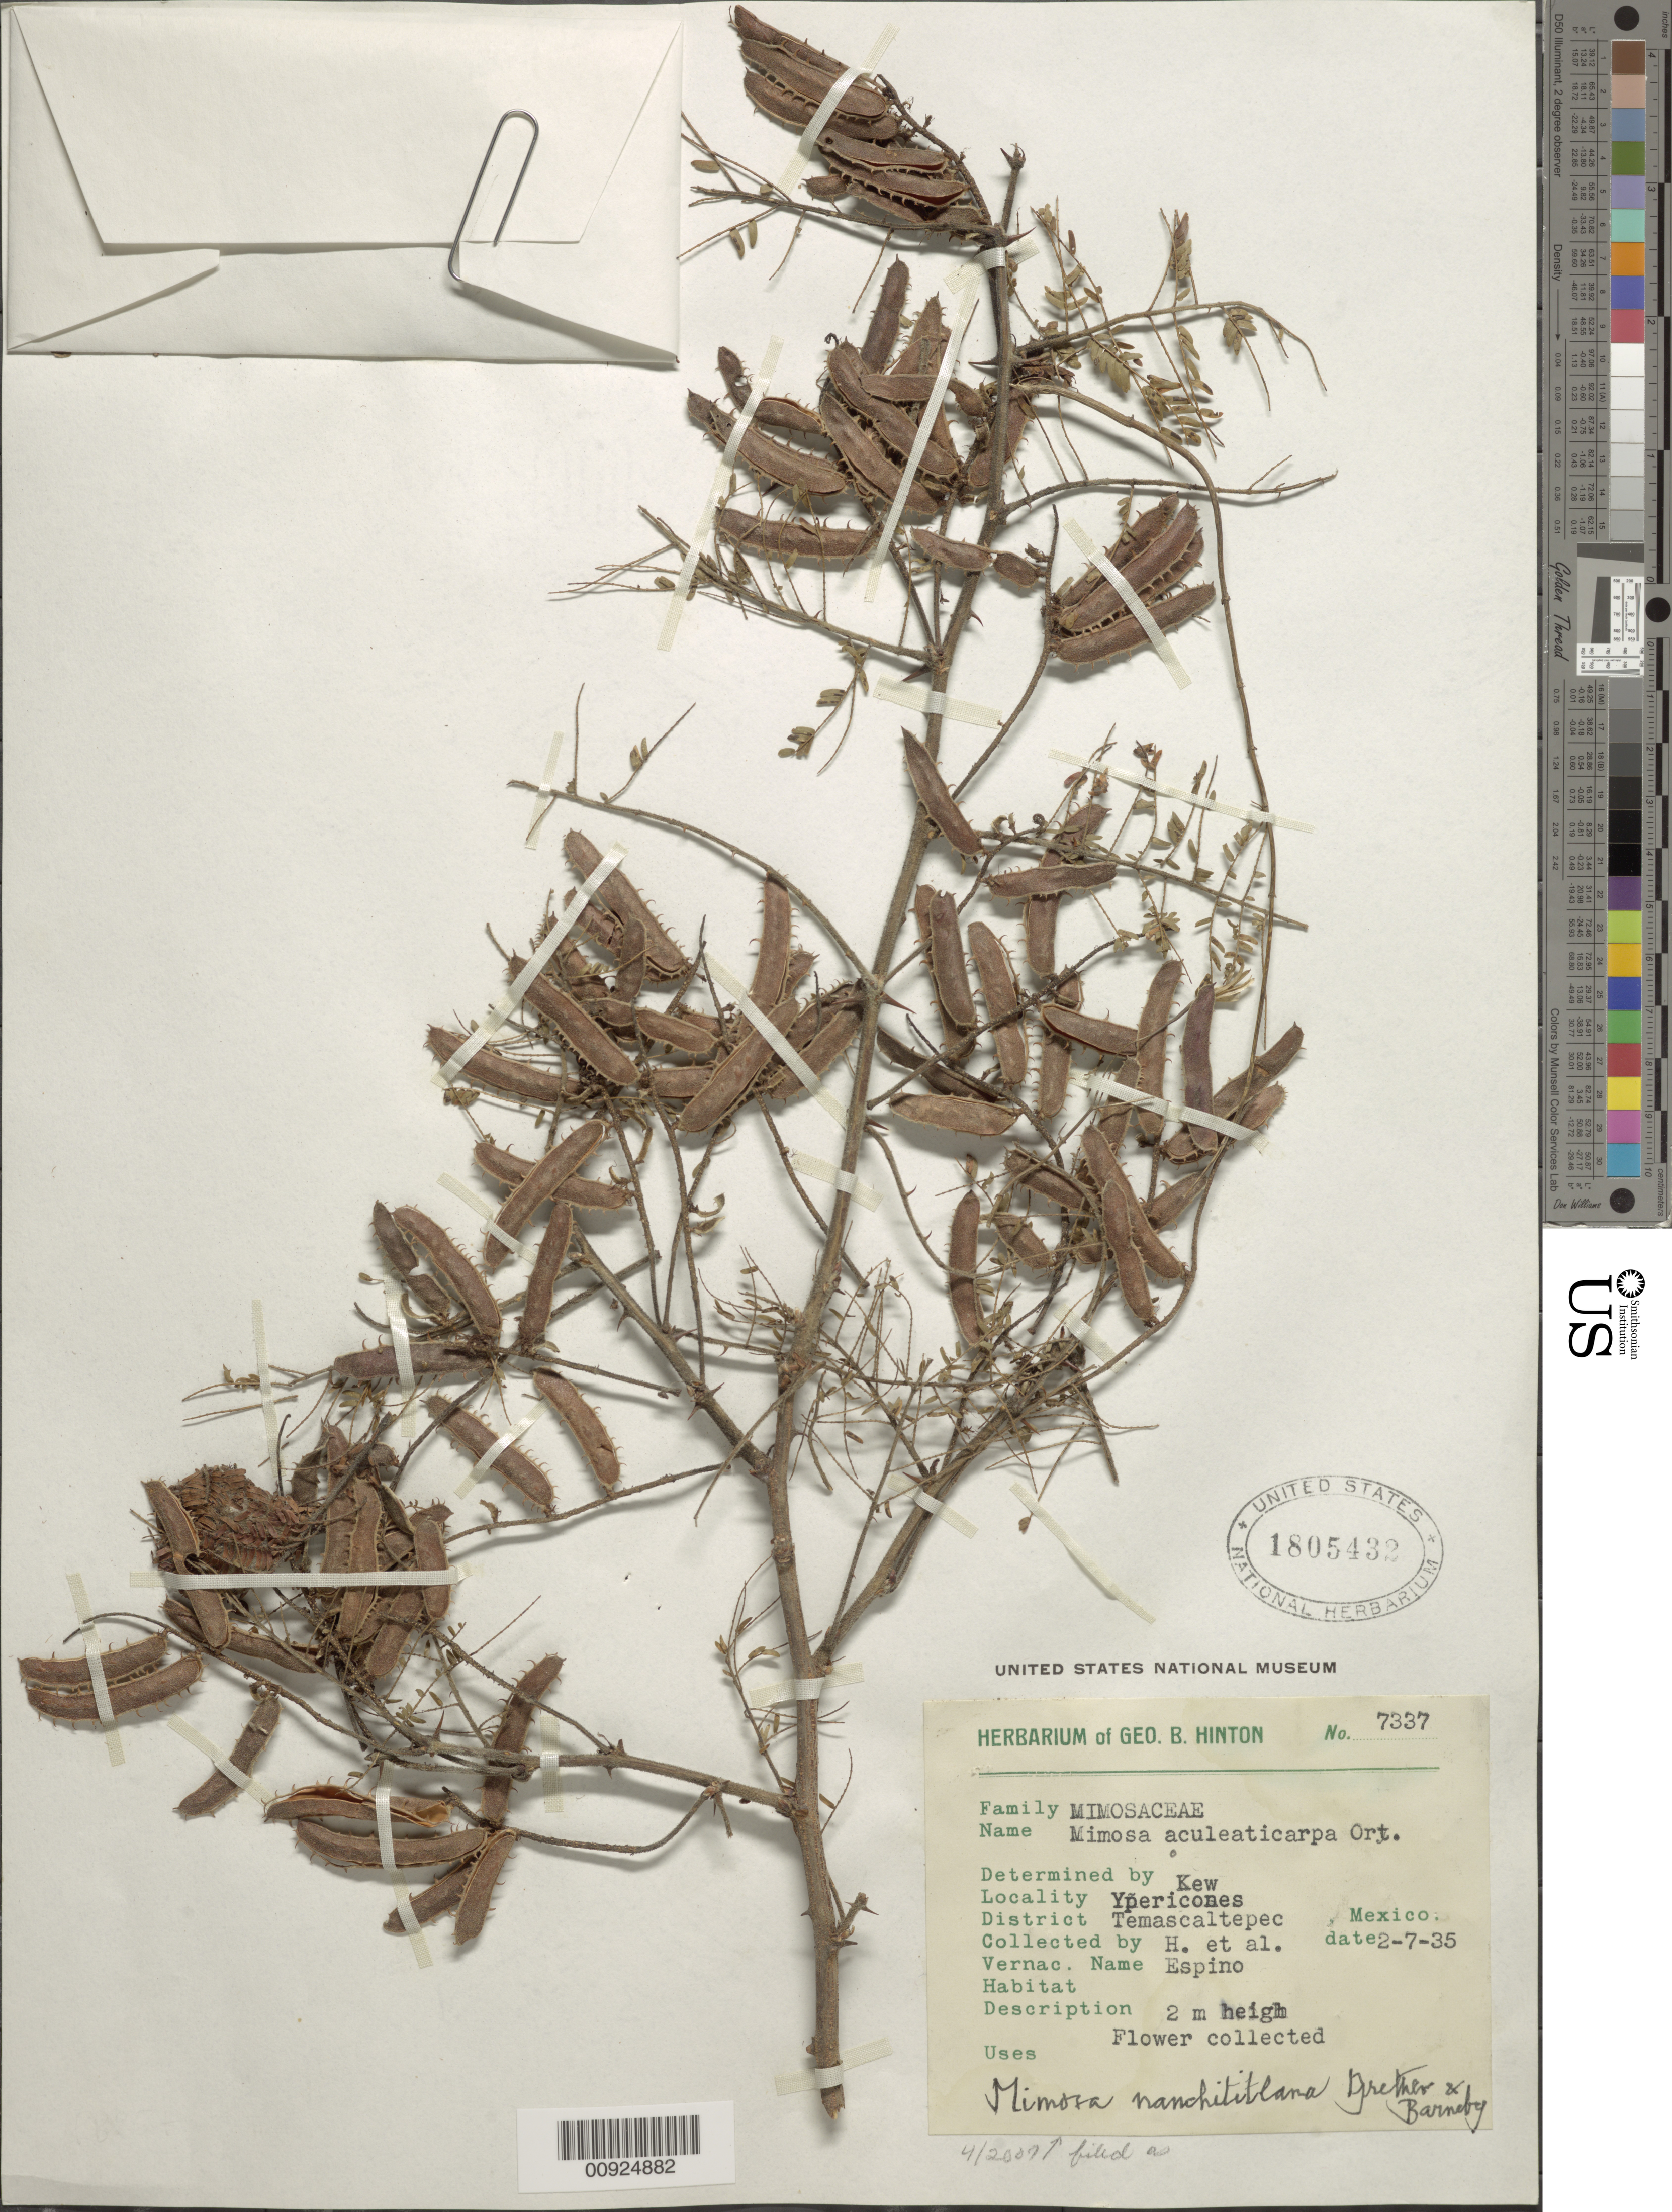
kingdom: Plantae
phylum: Tracheophyta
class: Magnoliopsida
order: Fabales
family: Fabaceae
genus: Mimosa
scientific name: Mimosa nanchititlana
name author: R. Grether & Barneby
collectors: G. B. Hinton & et al.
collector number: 7337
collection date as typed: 07 Feb 1935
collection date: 1935-02-07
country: Mexico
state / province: México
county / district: Temascaltepec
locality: Ypericones, District Temascaltepec, State of Mexico.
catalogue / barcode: US 1805432